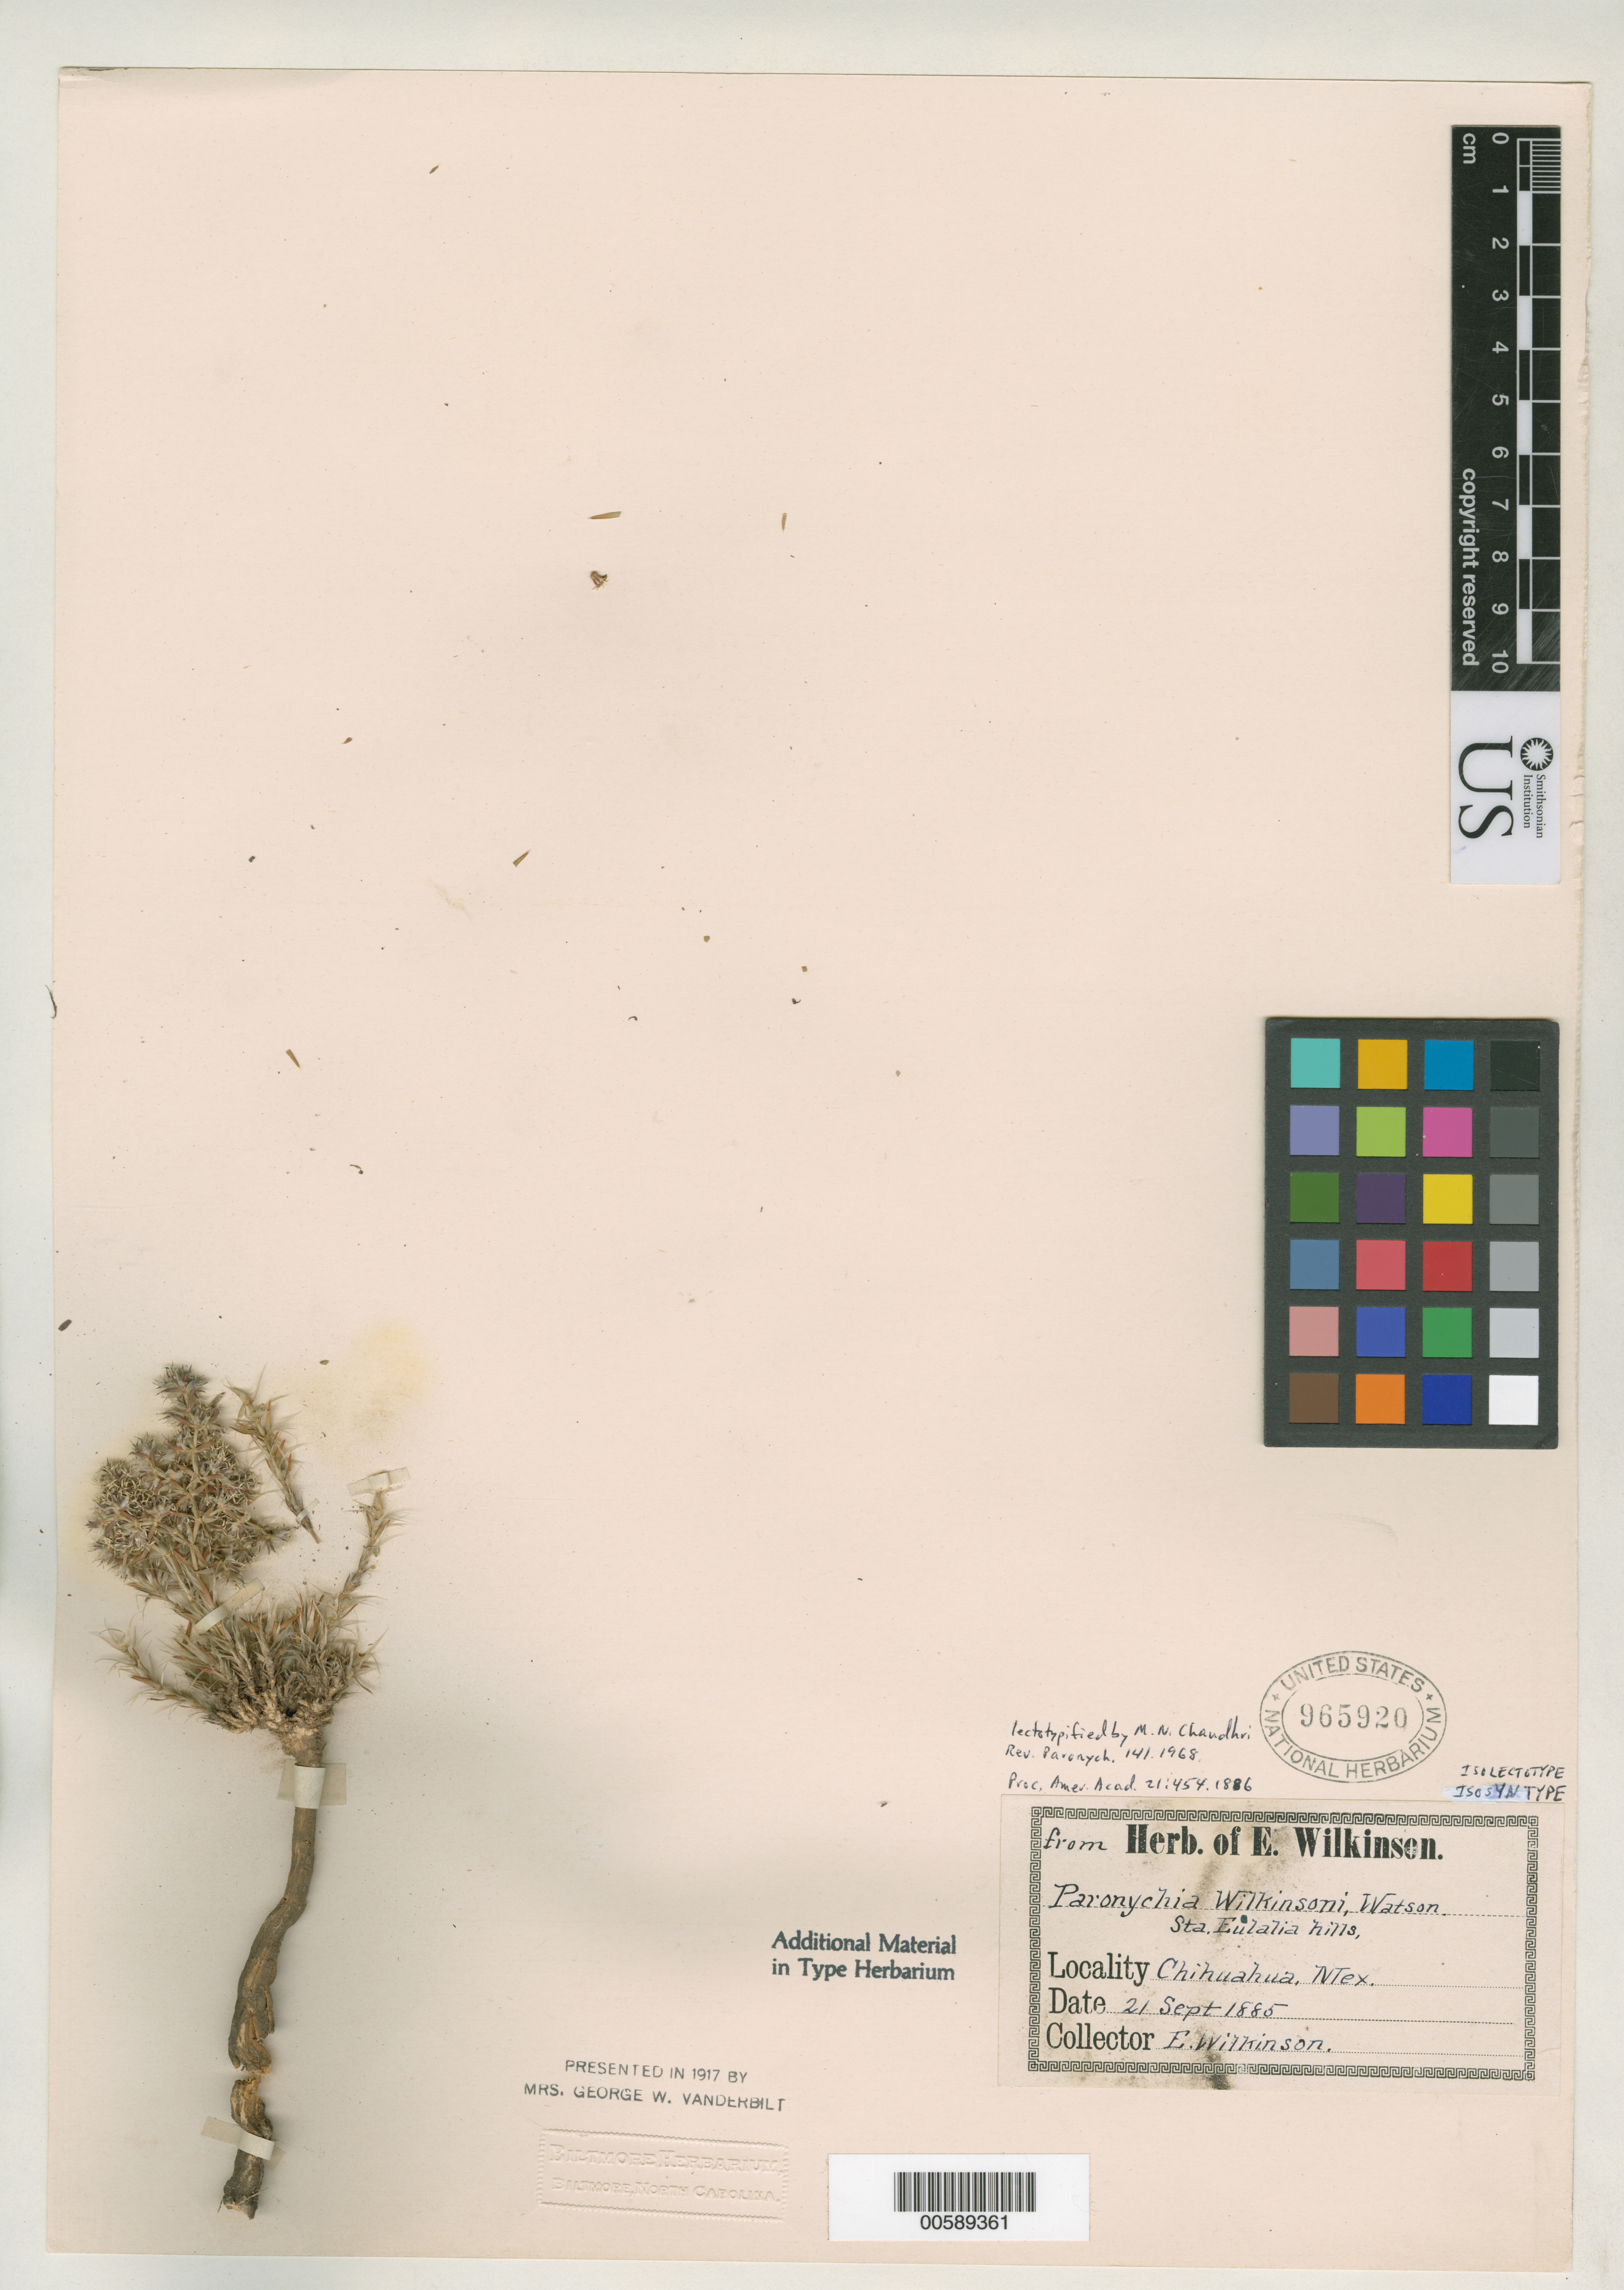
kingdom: Plantae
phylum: Tracheophyta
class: Magnoliopsida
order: Caryophyllales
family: Caryophyllaceae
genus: Paronychia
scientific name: Paronychia wilkinsonii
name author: S. Watson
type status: Isolectotype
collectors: E. Wilkinson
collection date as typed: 21 Sep 1885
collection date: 1885-09-21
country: Mexico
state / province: Chihuahua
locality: Sta. Eulalia hills, Chihuahua, Mex.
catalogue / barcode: US 965920